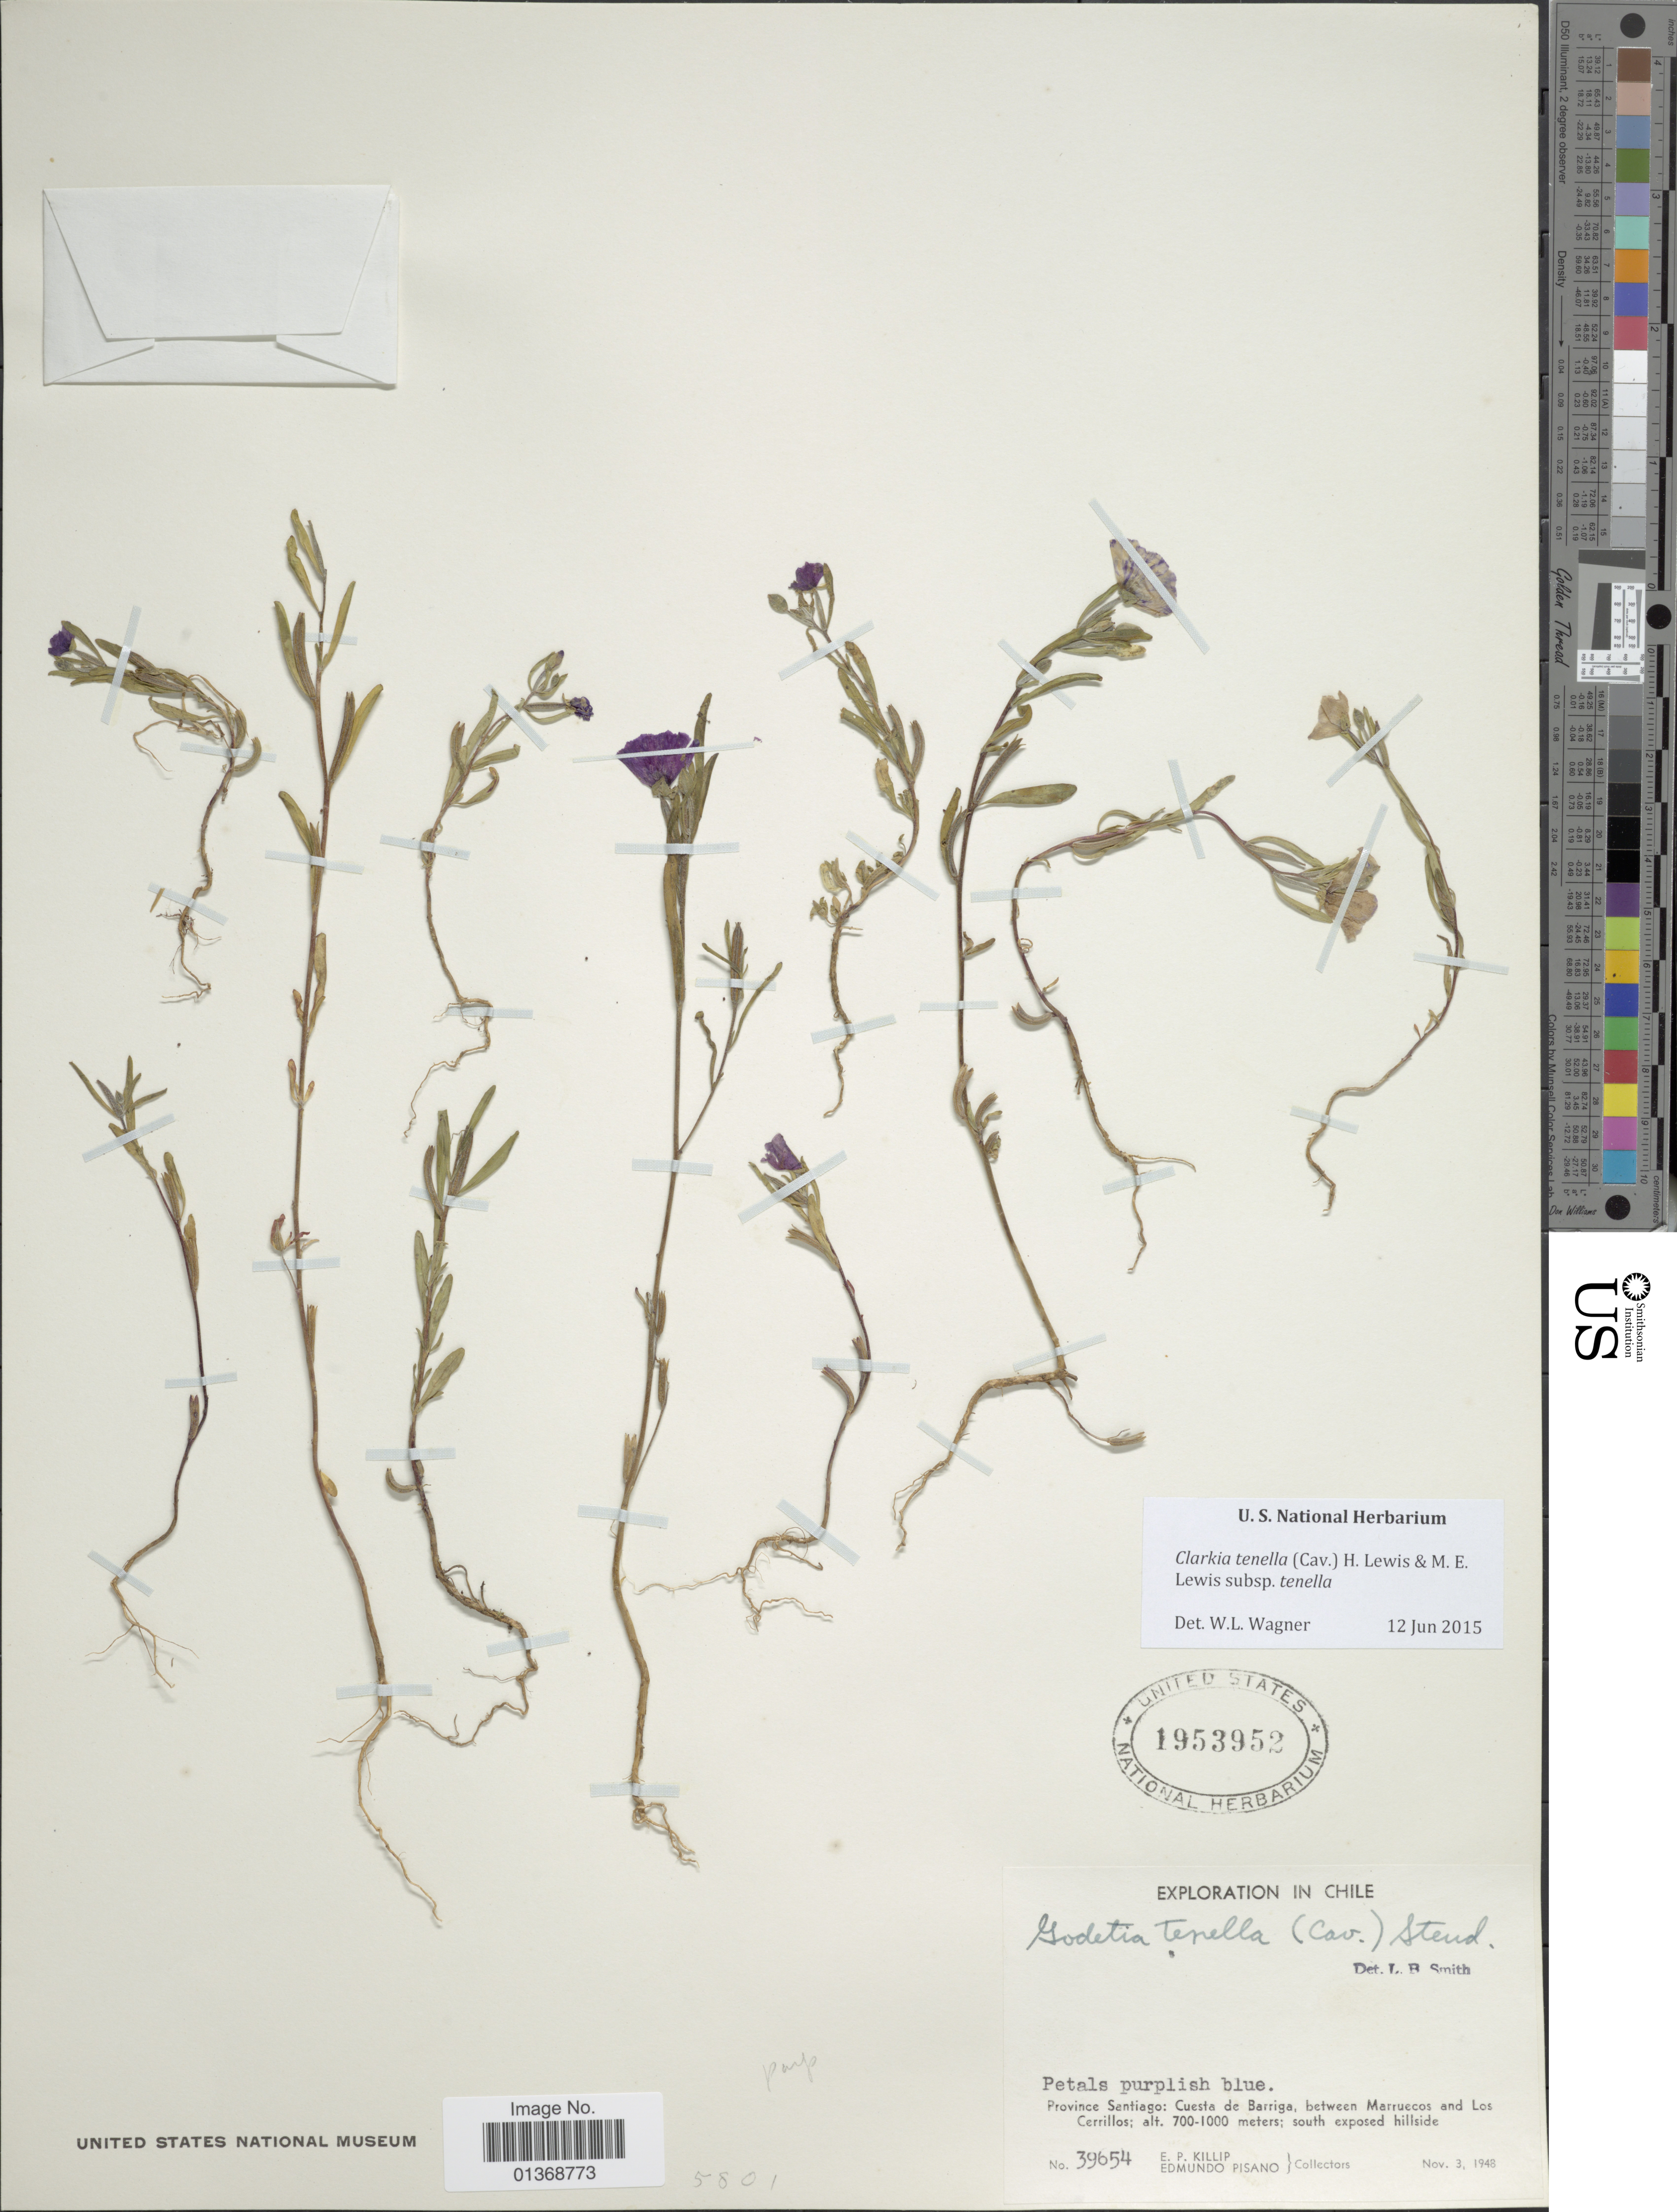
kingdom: Plantae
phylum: Tracheophyta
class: Magnoliopsida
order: Myrtales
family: Onagraceae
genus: Clarkia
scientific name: Clarkia tenella subsp. tenella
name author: (Cav.) F. H. Lewis & M.E. Lewis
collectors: E. P. Killip & E. Pisano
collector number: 39654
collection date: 1948-11-03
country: Chile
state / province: Región Metropolitana (RM)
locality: Province Santiago: Cuesta de Barriga, between Marruecos and Los Cerrillos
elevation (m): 700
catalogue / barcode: US 1953952